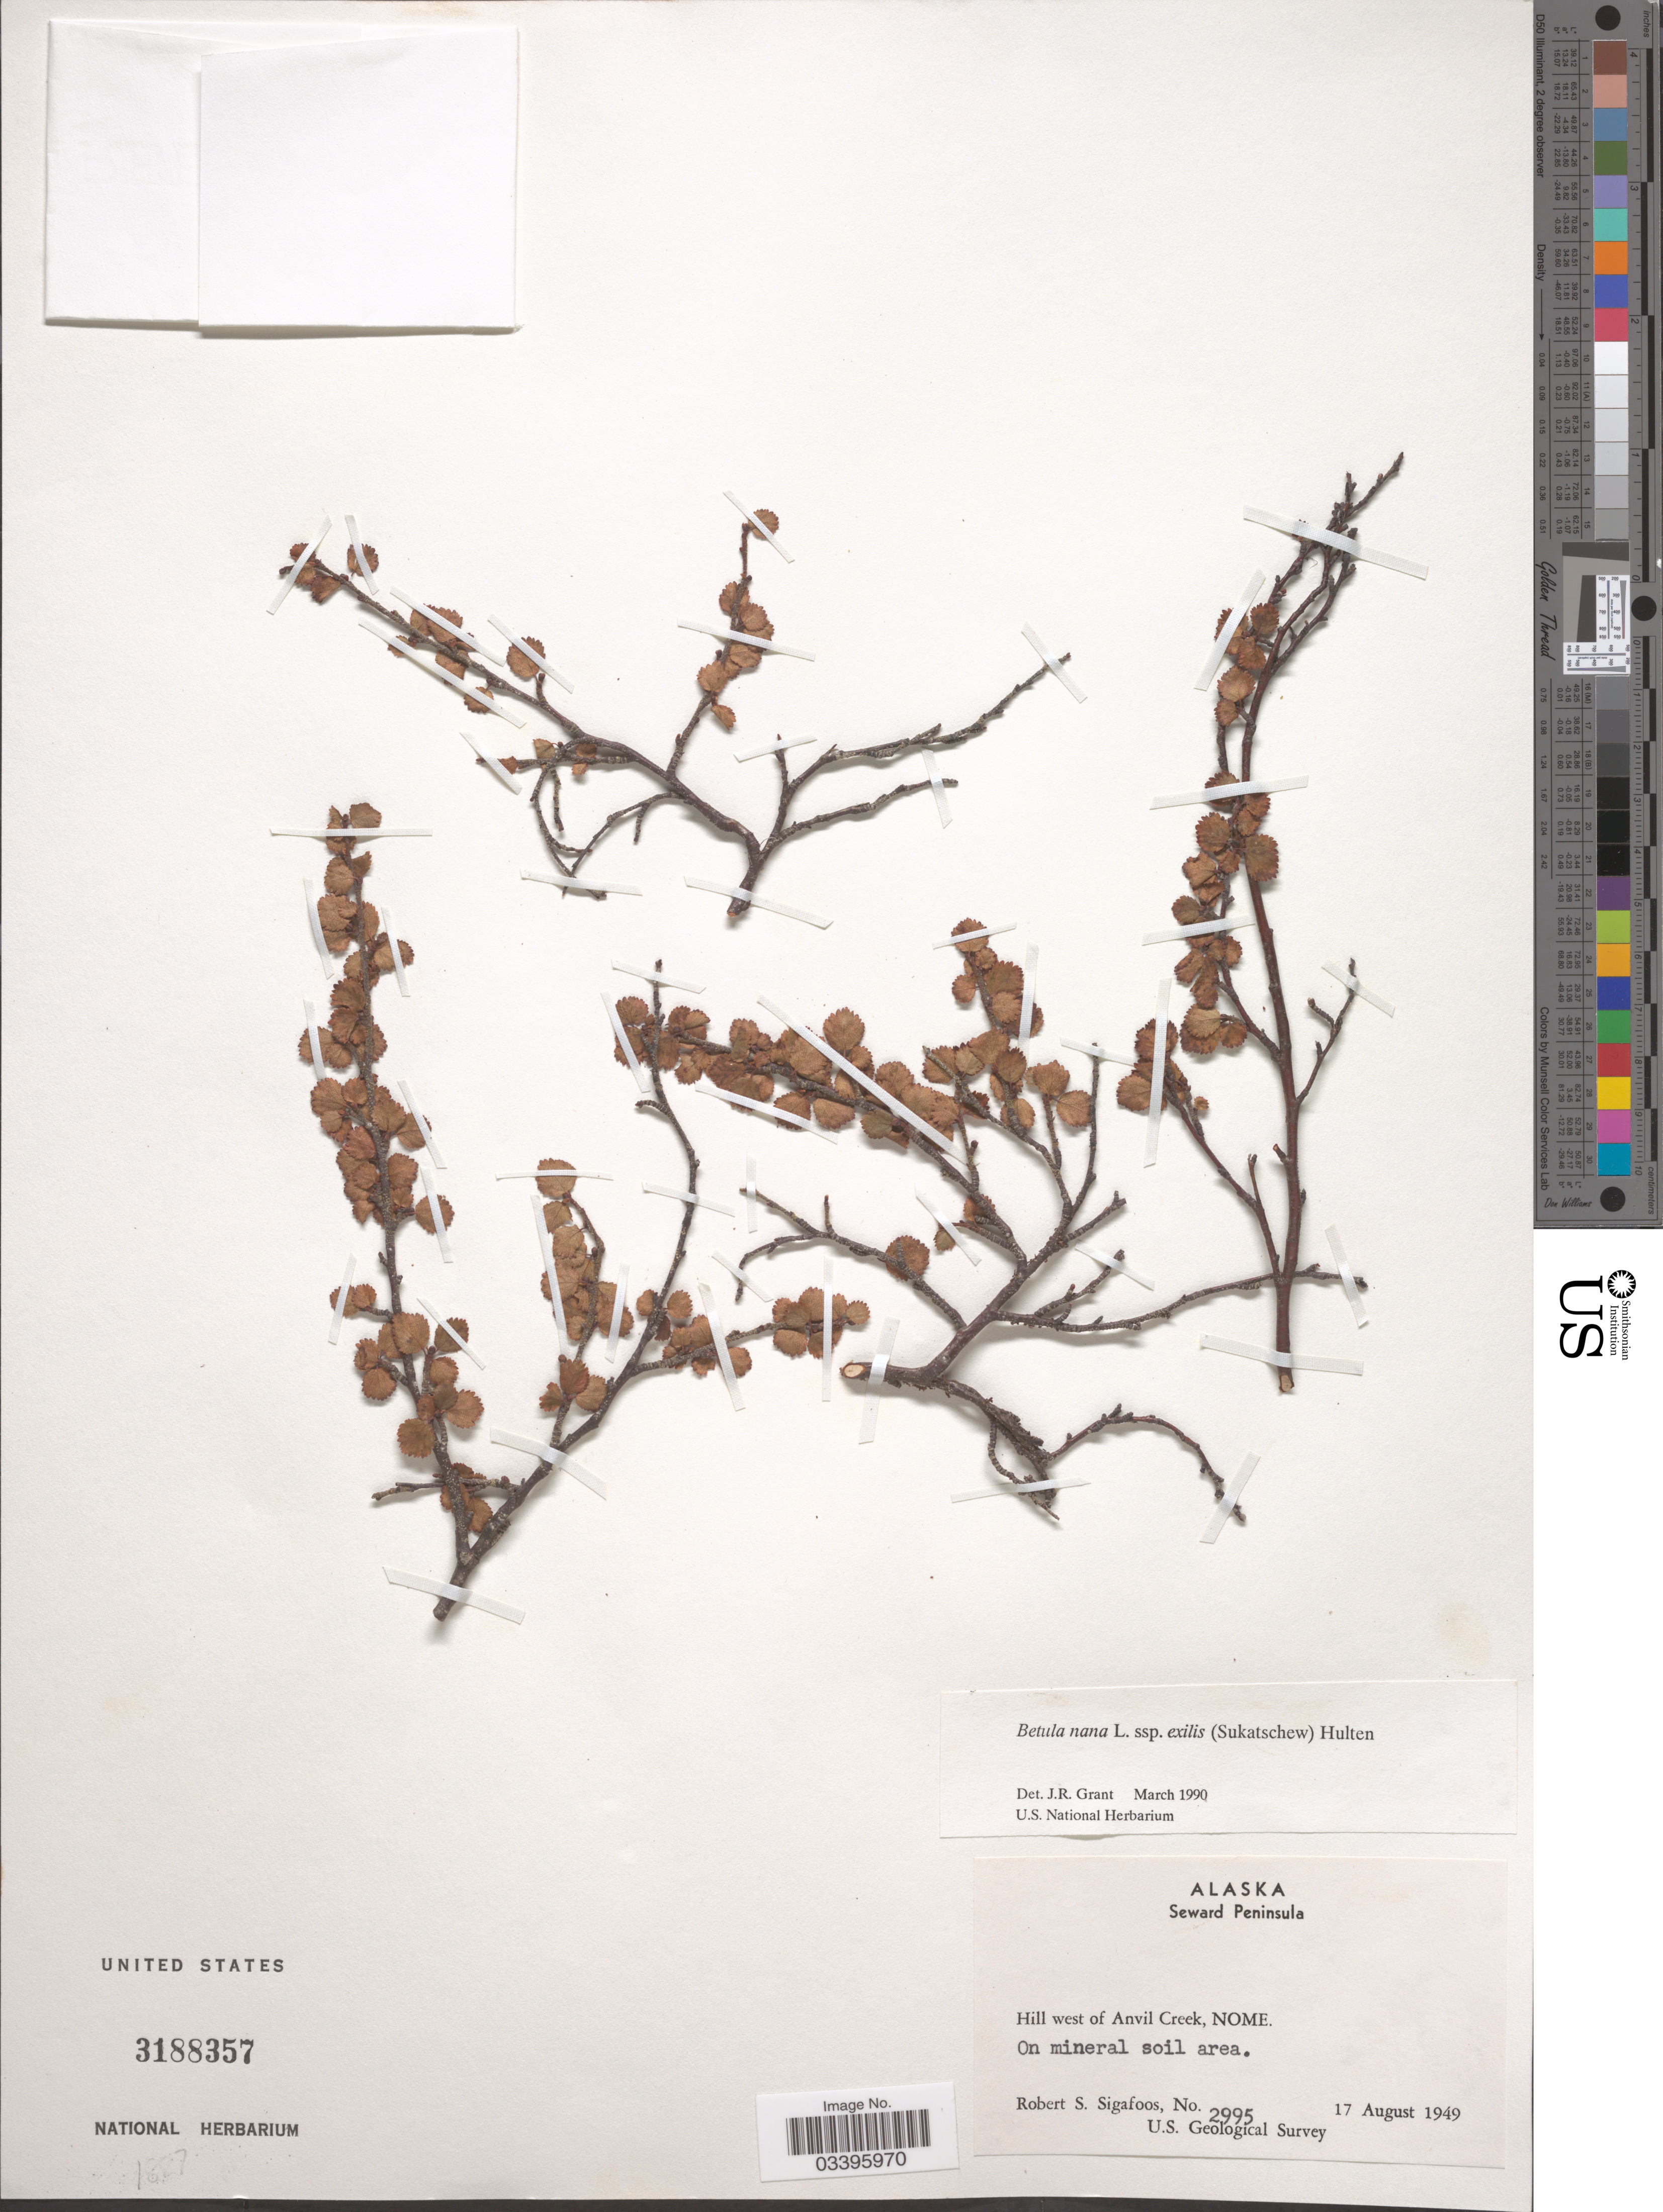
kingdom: Plantae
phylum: Tracheophyta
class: Magnoliopsida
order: Fagales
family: Betulaceae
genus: Betula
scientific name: Betula nana subsp. exilis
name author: L.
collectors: R. Sigafoos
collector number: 2995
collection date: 1949-08-17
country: United States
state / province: Alaska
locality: Seward Peninsula. Hill west of Anvil Creek, Nome. On mineral soil area.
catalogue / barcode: US 3188357